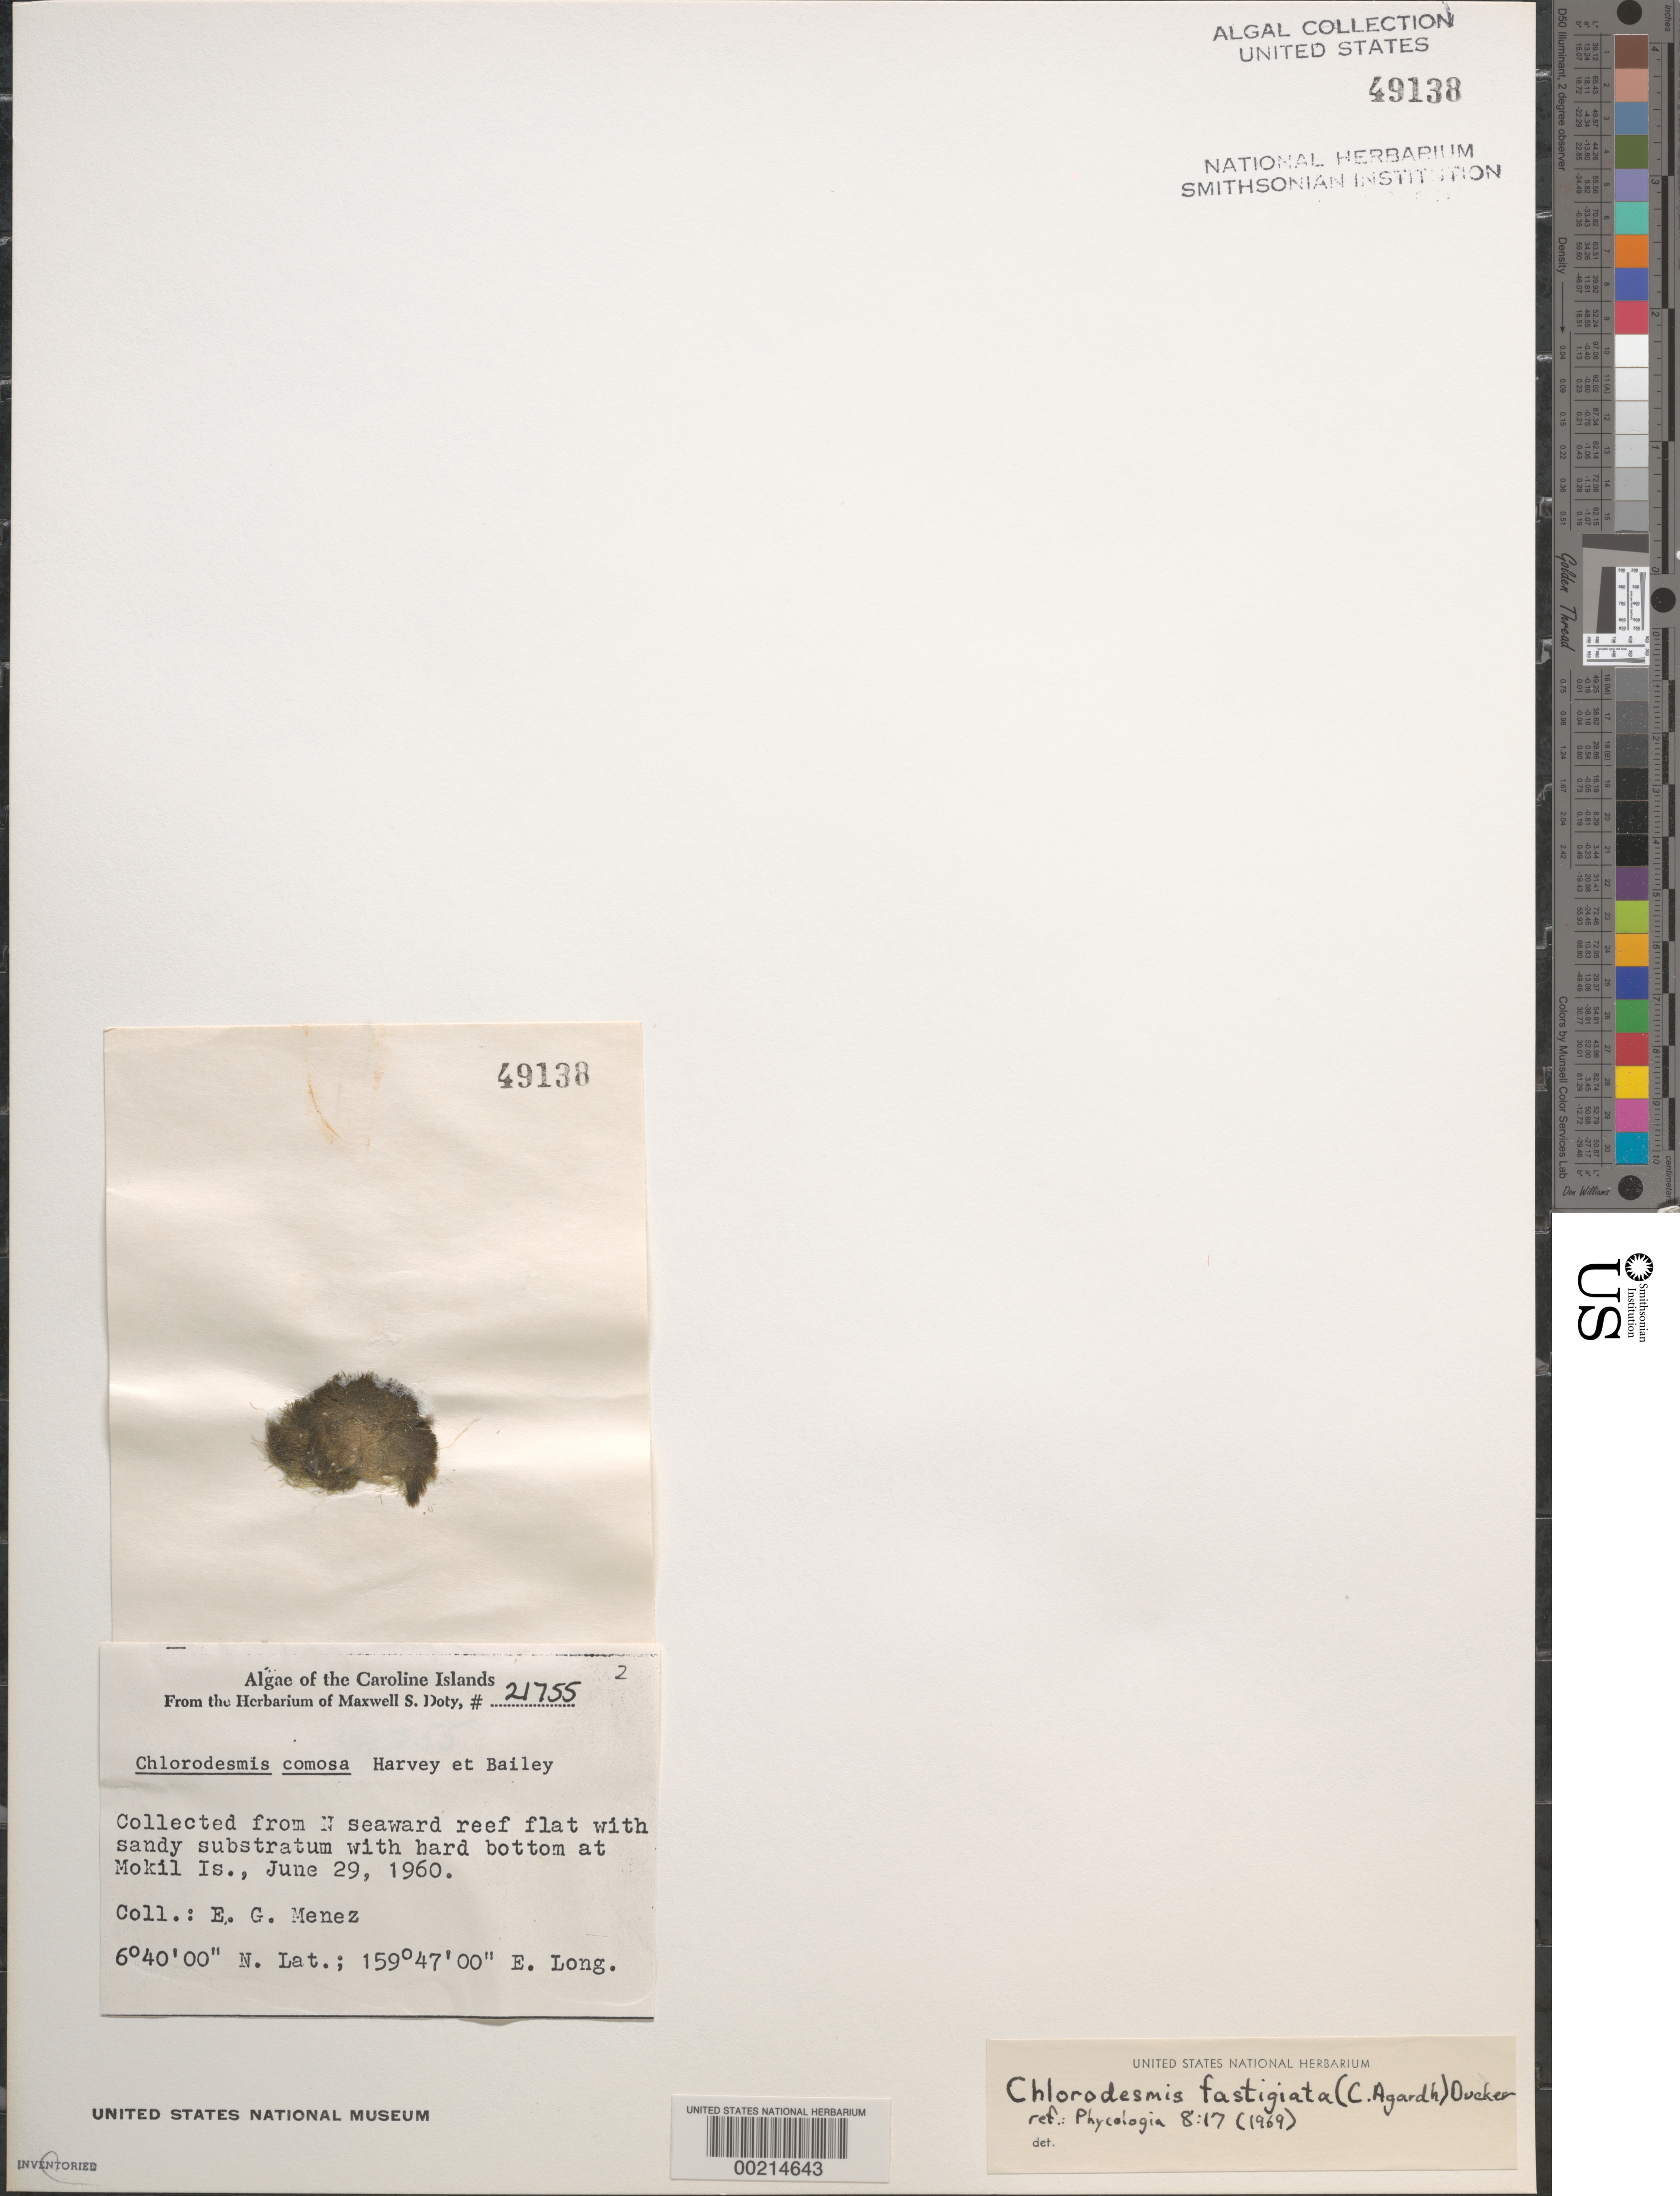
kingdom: Plantae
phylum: Chlorophyta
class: Ulvophyceae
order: Bryopsidales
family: Udoteaceae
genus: Chlorodesmis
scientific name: Chlorodesmis fastigiata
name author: (C. Agardh) S.C. Ducker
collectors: Meñez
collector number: MSD 21755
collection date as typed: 29 Jun 1960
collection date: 1960-06-29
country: Micronesia, Federated States of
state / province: Pohnpei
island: Mwokil (Mokil) Atoll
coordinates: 6 40' 00" N, 159 47' 00" E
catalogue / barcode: US 49138